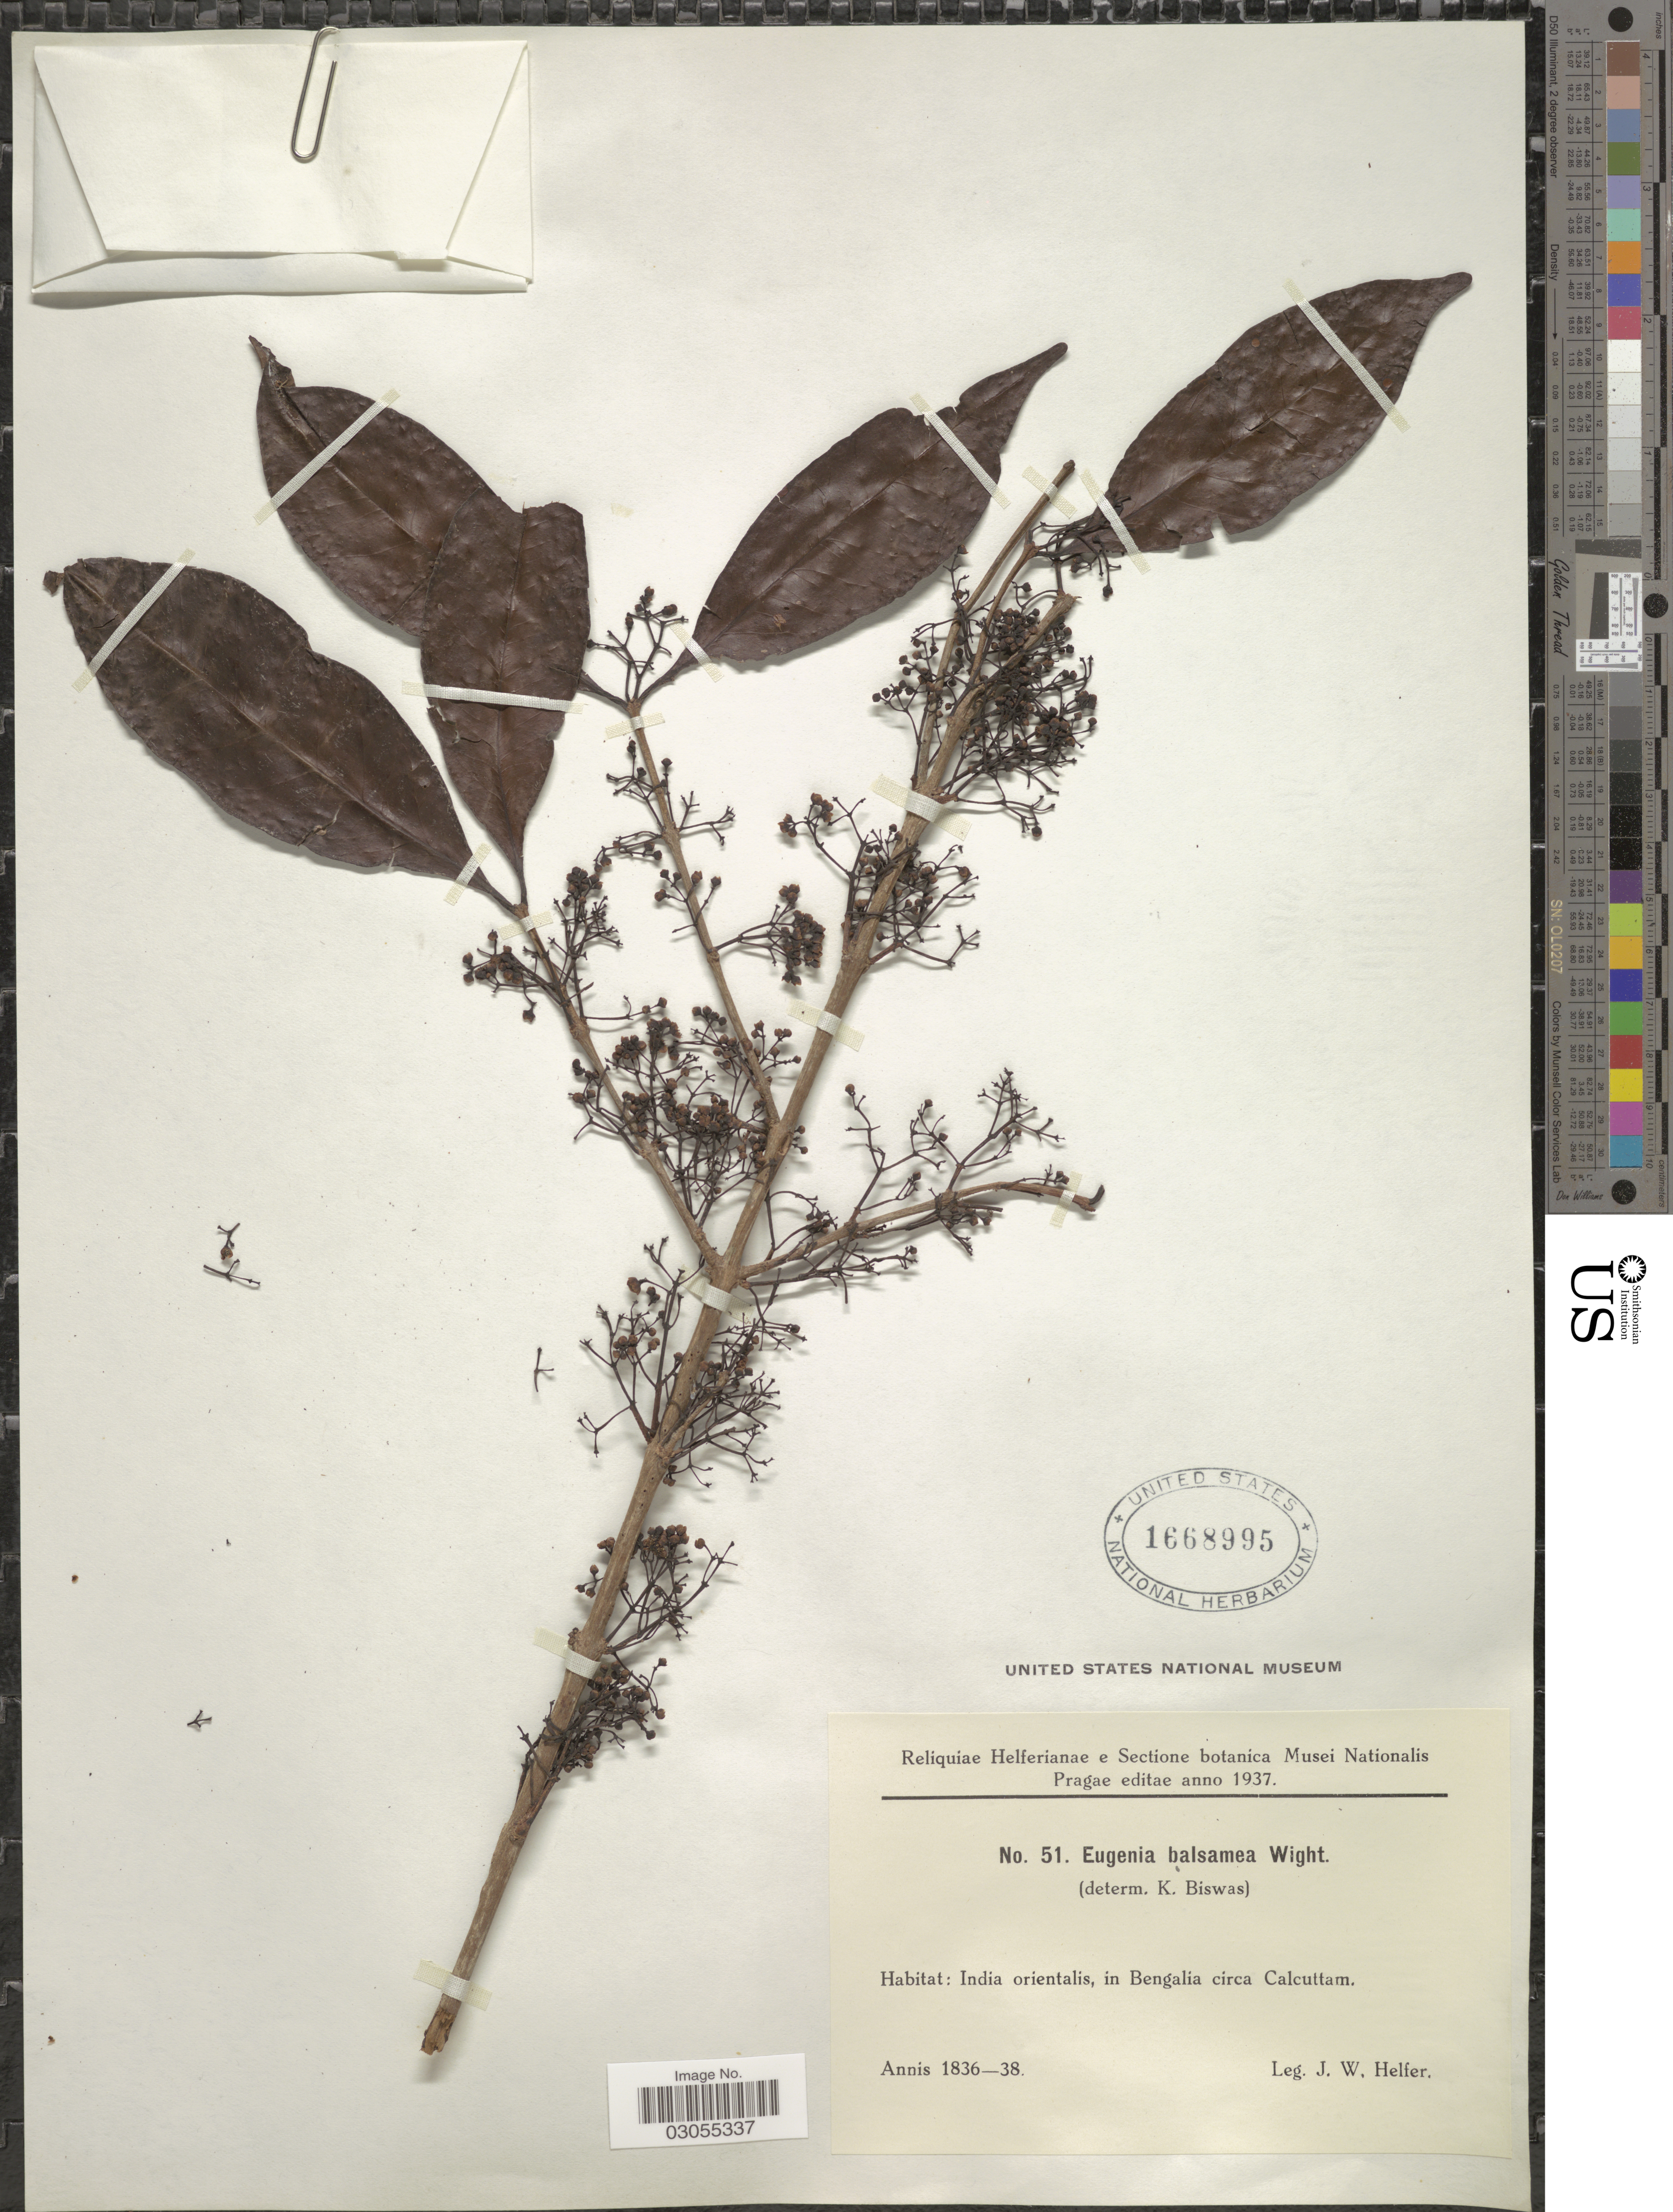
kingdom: Plantae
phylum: Tracheophyta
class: Magnoliopsida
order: Myrtales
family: Myrtaceae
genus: Syzygium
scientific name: Syzygium balsameum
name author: (Wight) Wall. ex Walp.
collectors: J. W. Helfer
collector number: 51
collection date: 1836/1838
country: India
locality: India orientalis, in Bengalia circa Calcuttam.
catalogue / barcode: US 1668995